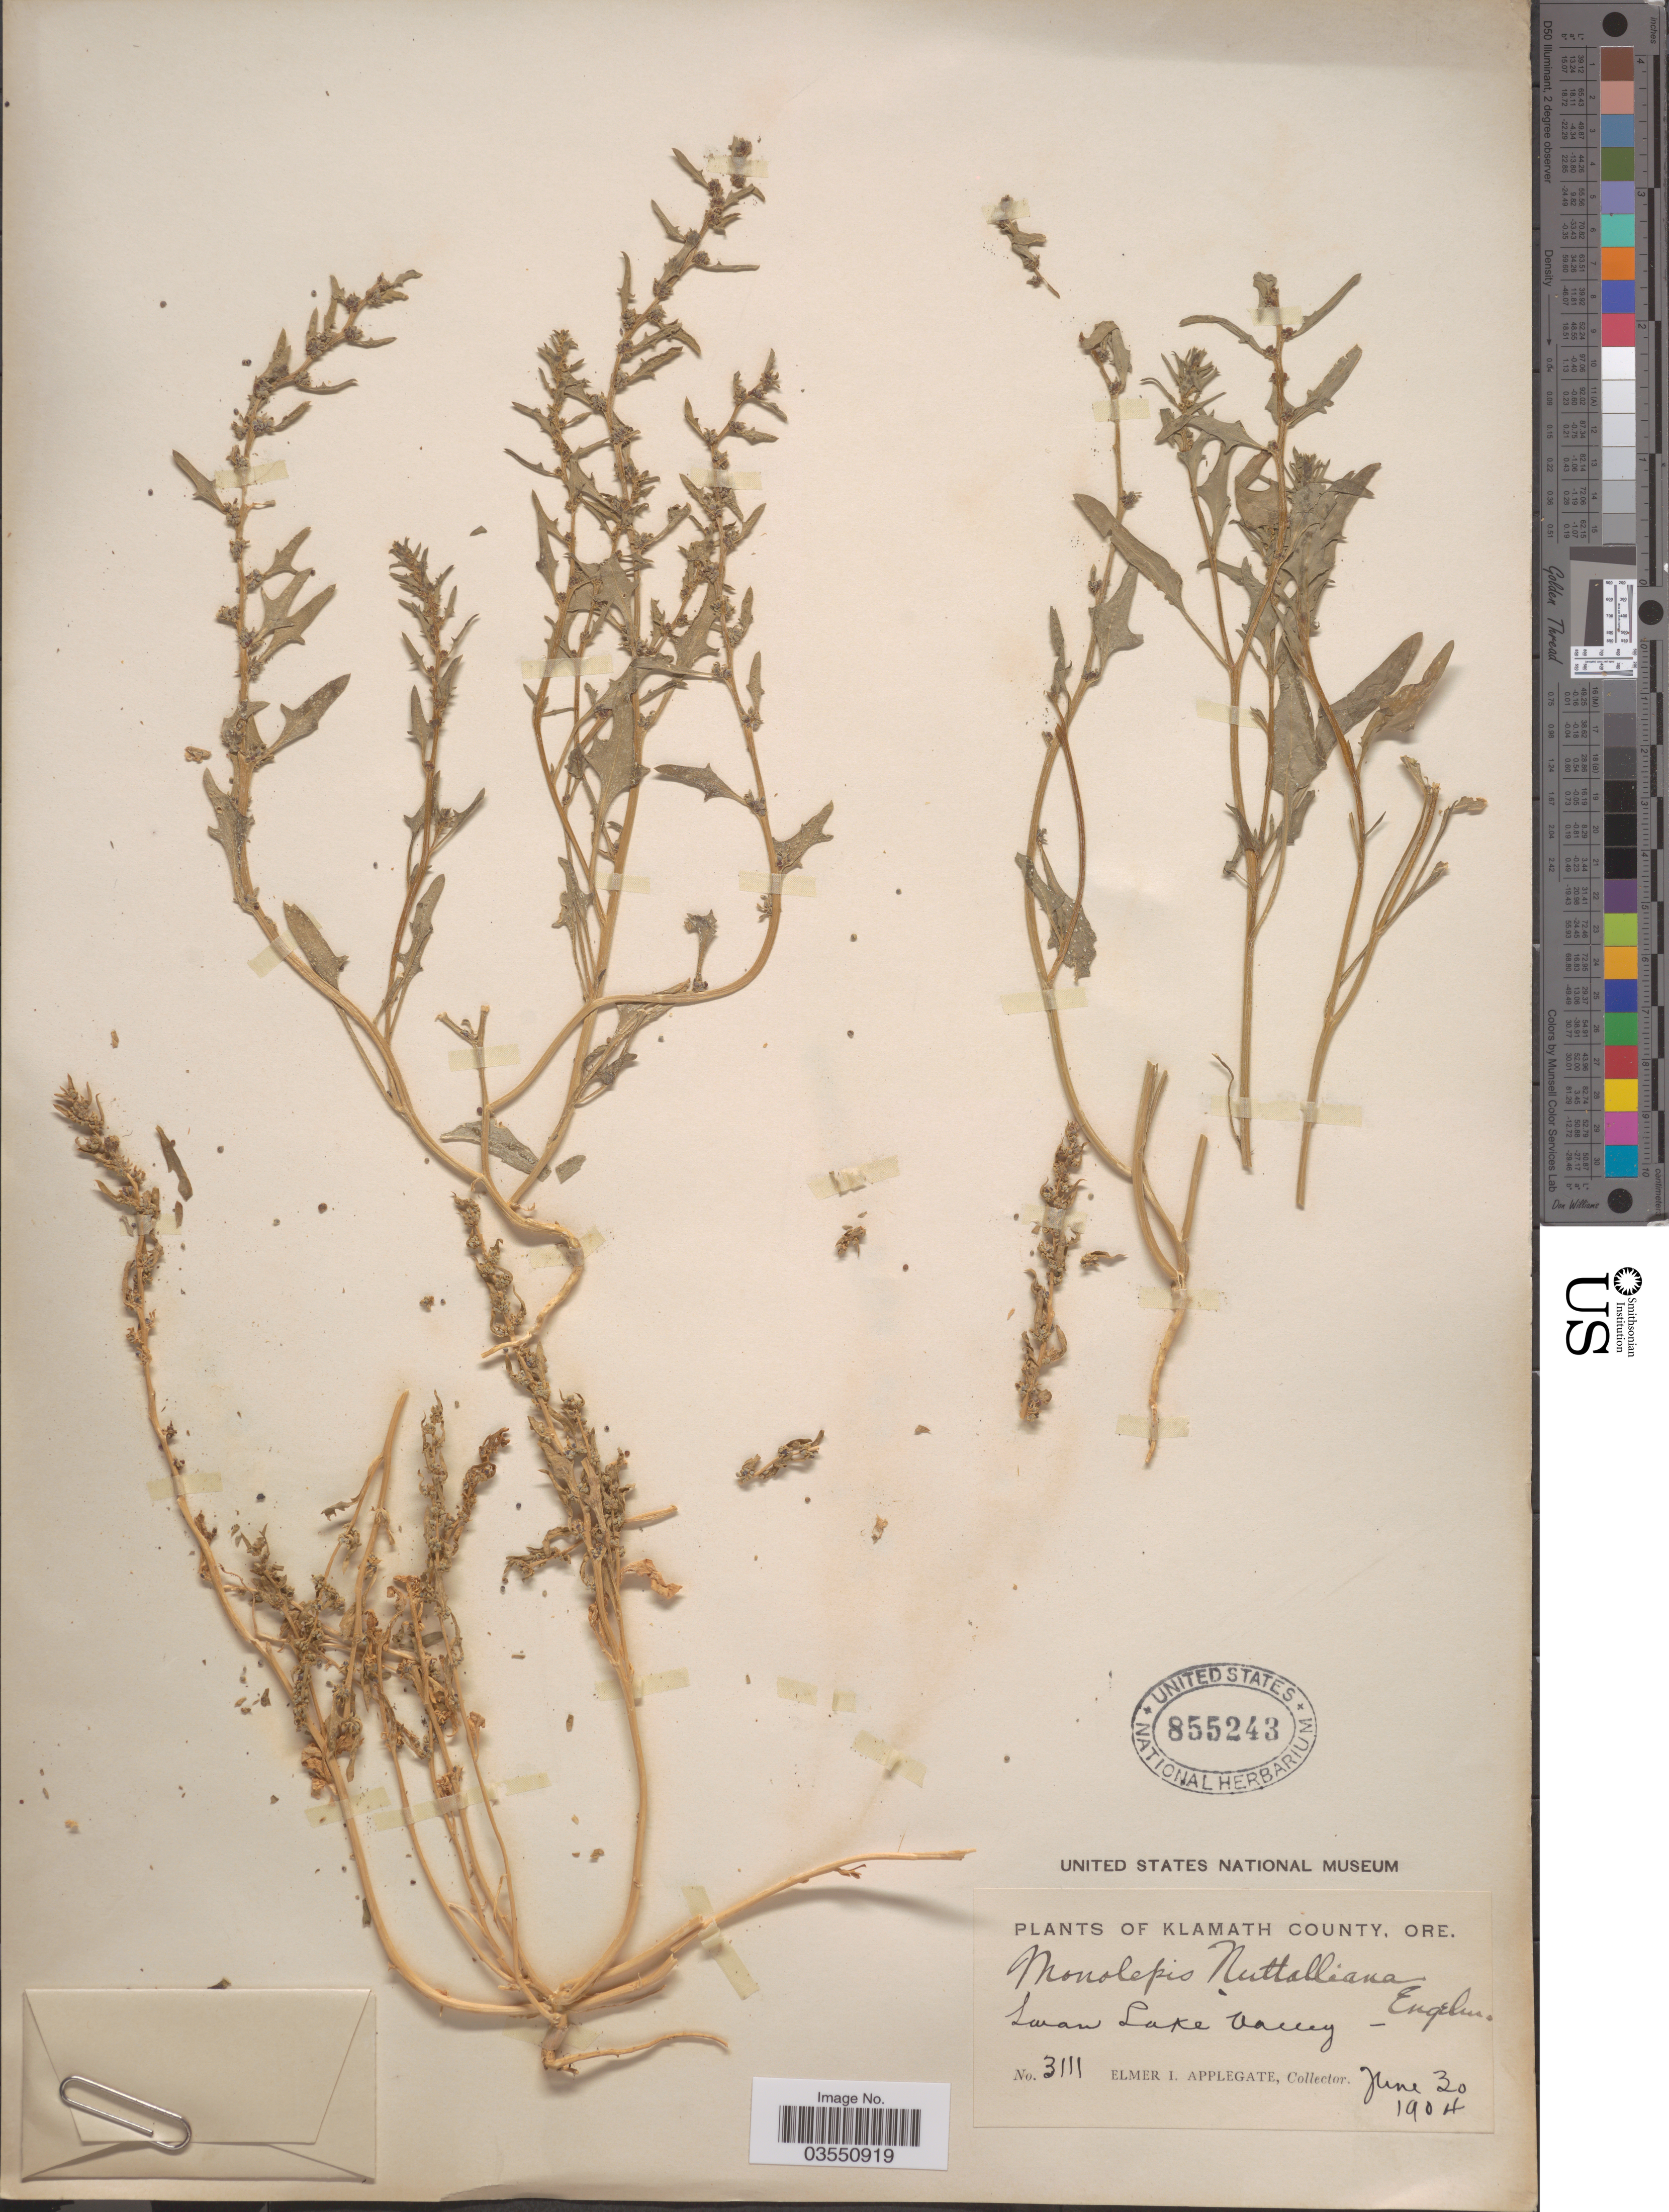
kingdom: Plantae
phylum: Tracheophyta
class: Magnoliopsida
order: Caryophyllales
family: Amaranthaceae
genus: Blitum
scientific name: Blitum nuttallianum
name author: Schult.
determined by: U.S. National Herbarium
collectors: E. I. Applegate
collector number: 3111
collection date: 1904-06-30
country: United States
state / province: Oregon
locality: Klamath County. Swan Lake Valley.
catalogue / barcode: US 855243